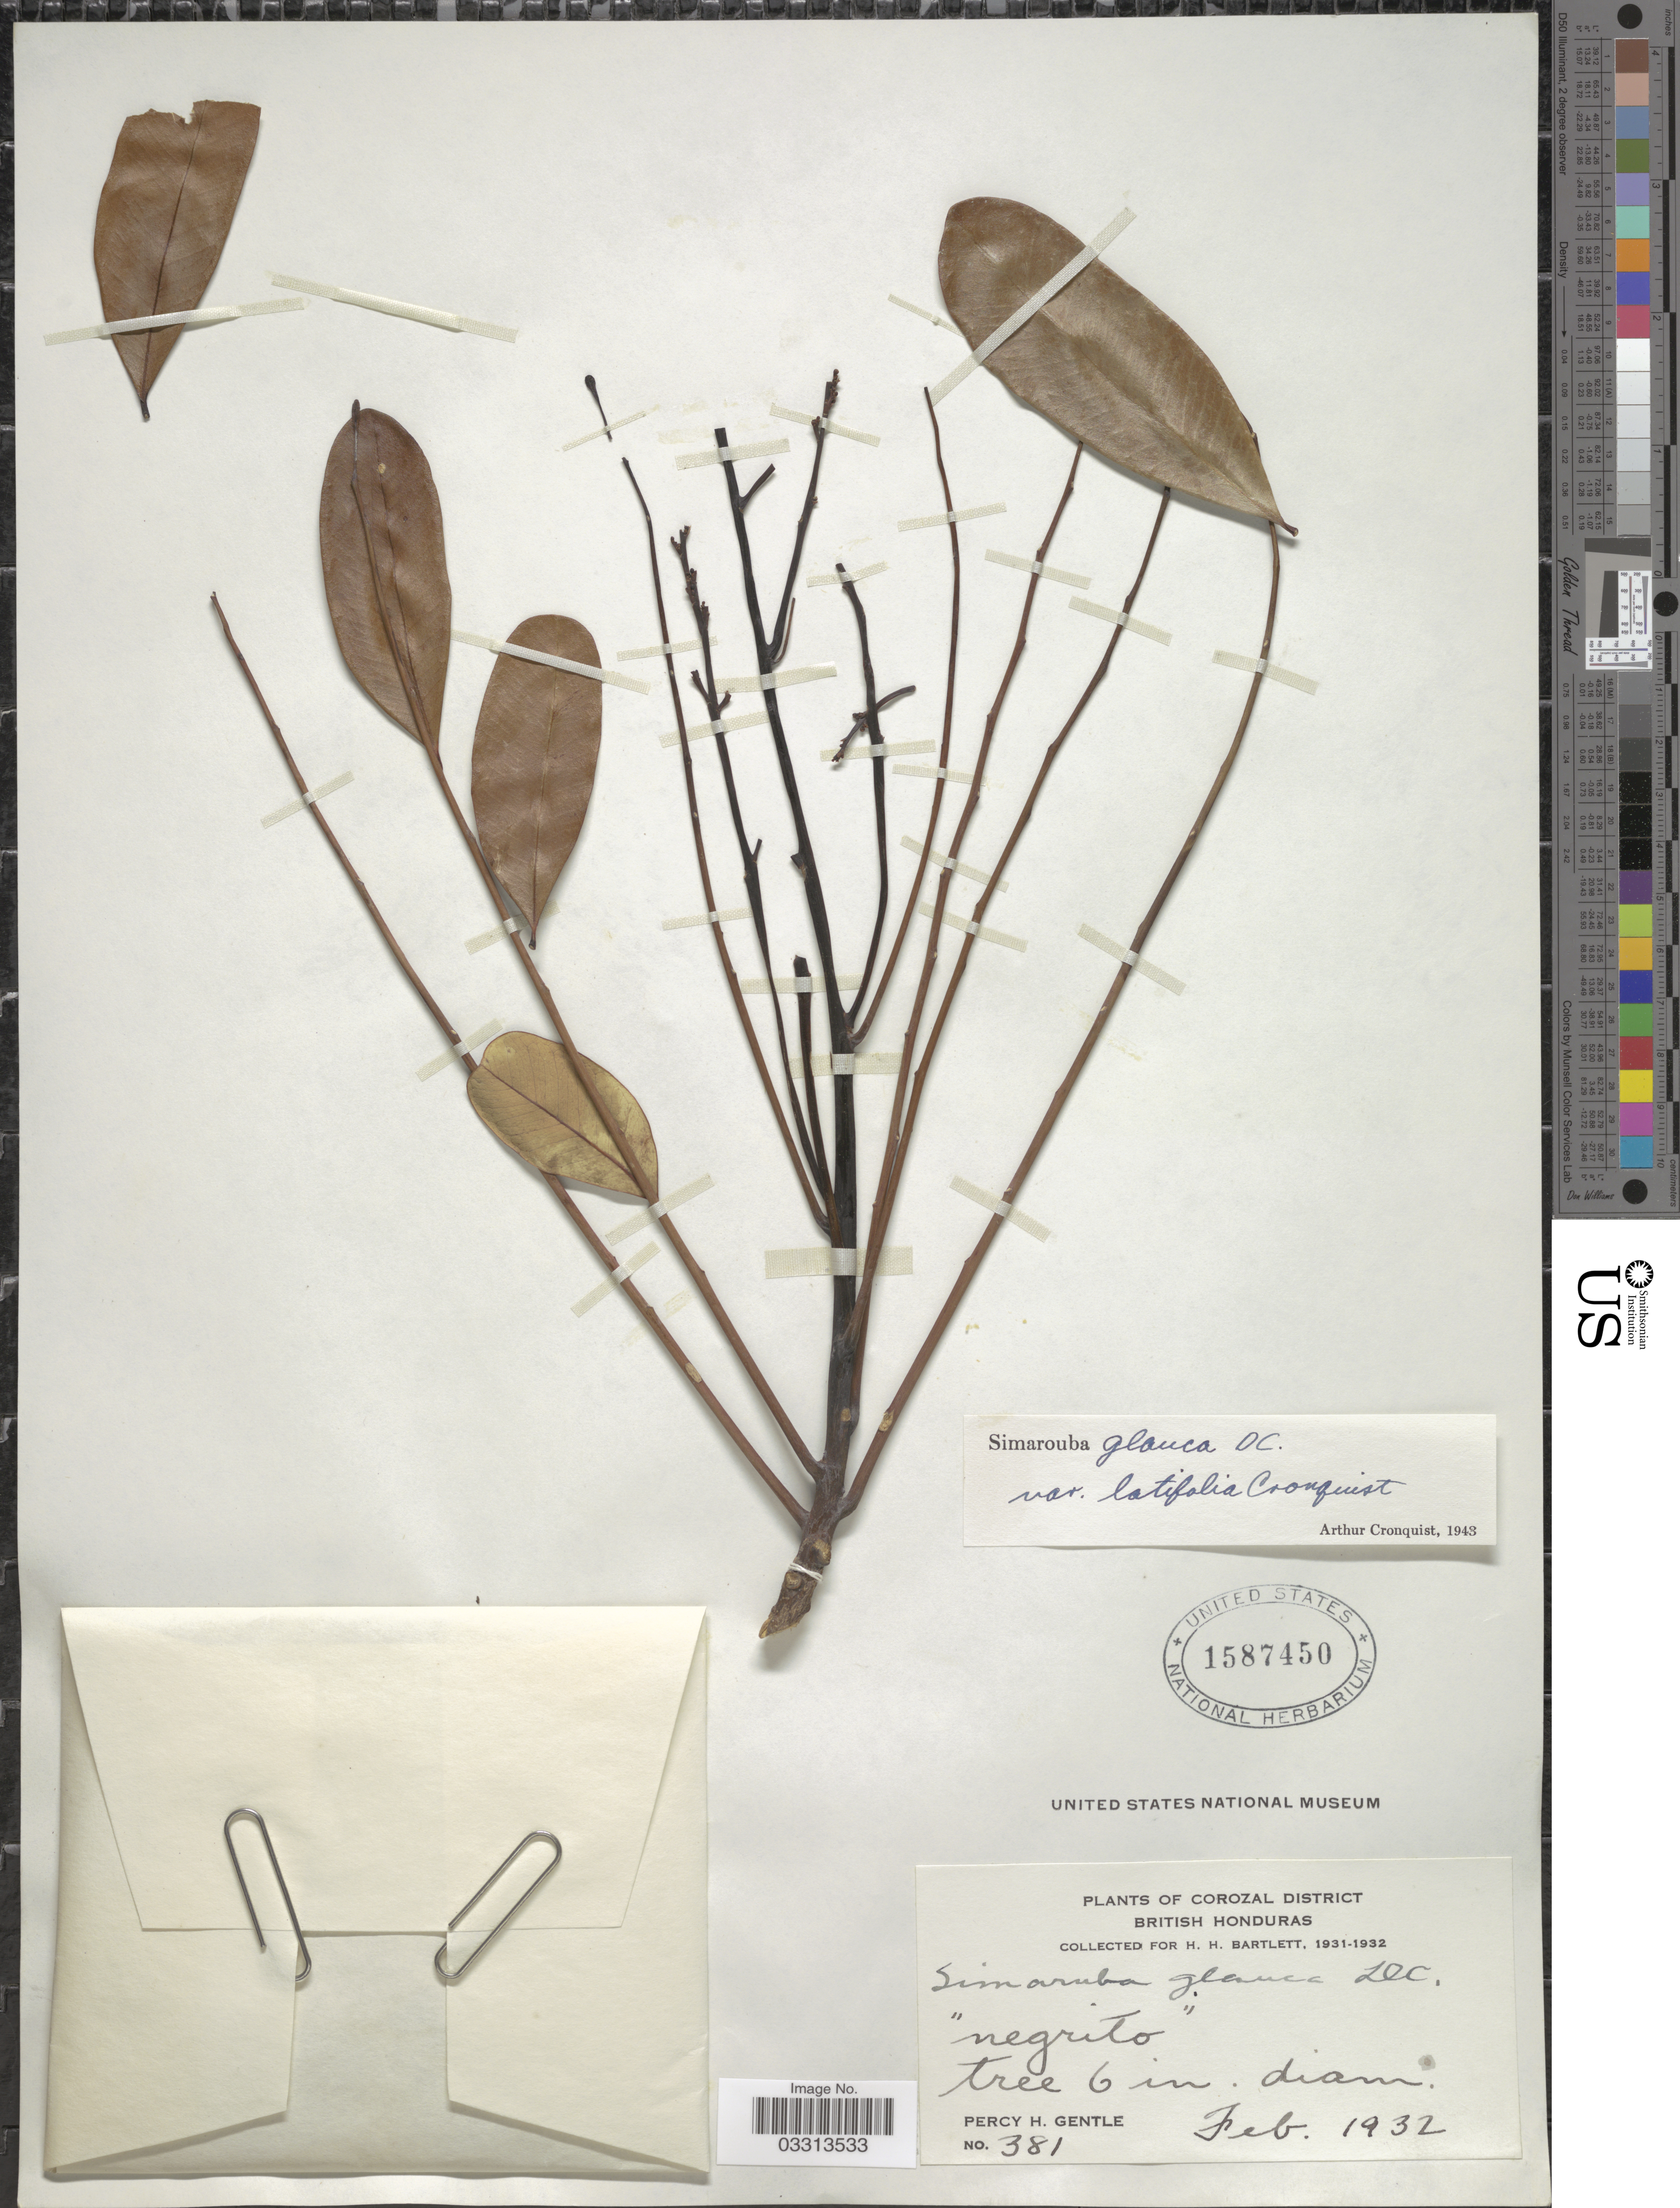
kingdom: Plantae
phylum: Tracheophyta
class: Magnoliopsida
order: Sapindales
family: Simaroubaceae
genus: Simarouba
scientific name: Simarouba glauca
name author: DC.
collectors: P. H. Gentle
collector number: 381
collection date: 1932-02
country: Belize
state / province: Corozal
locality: Corozal District, British Honduras.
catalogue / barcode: US 1587450